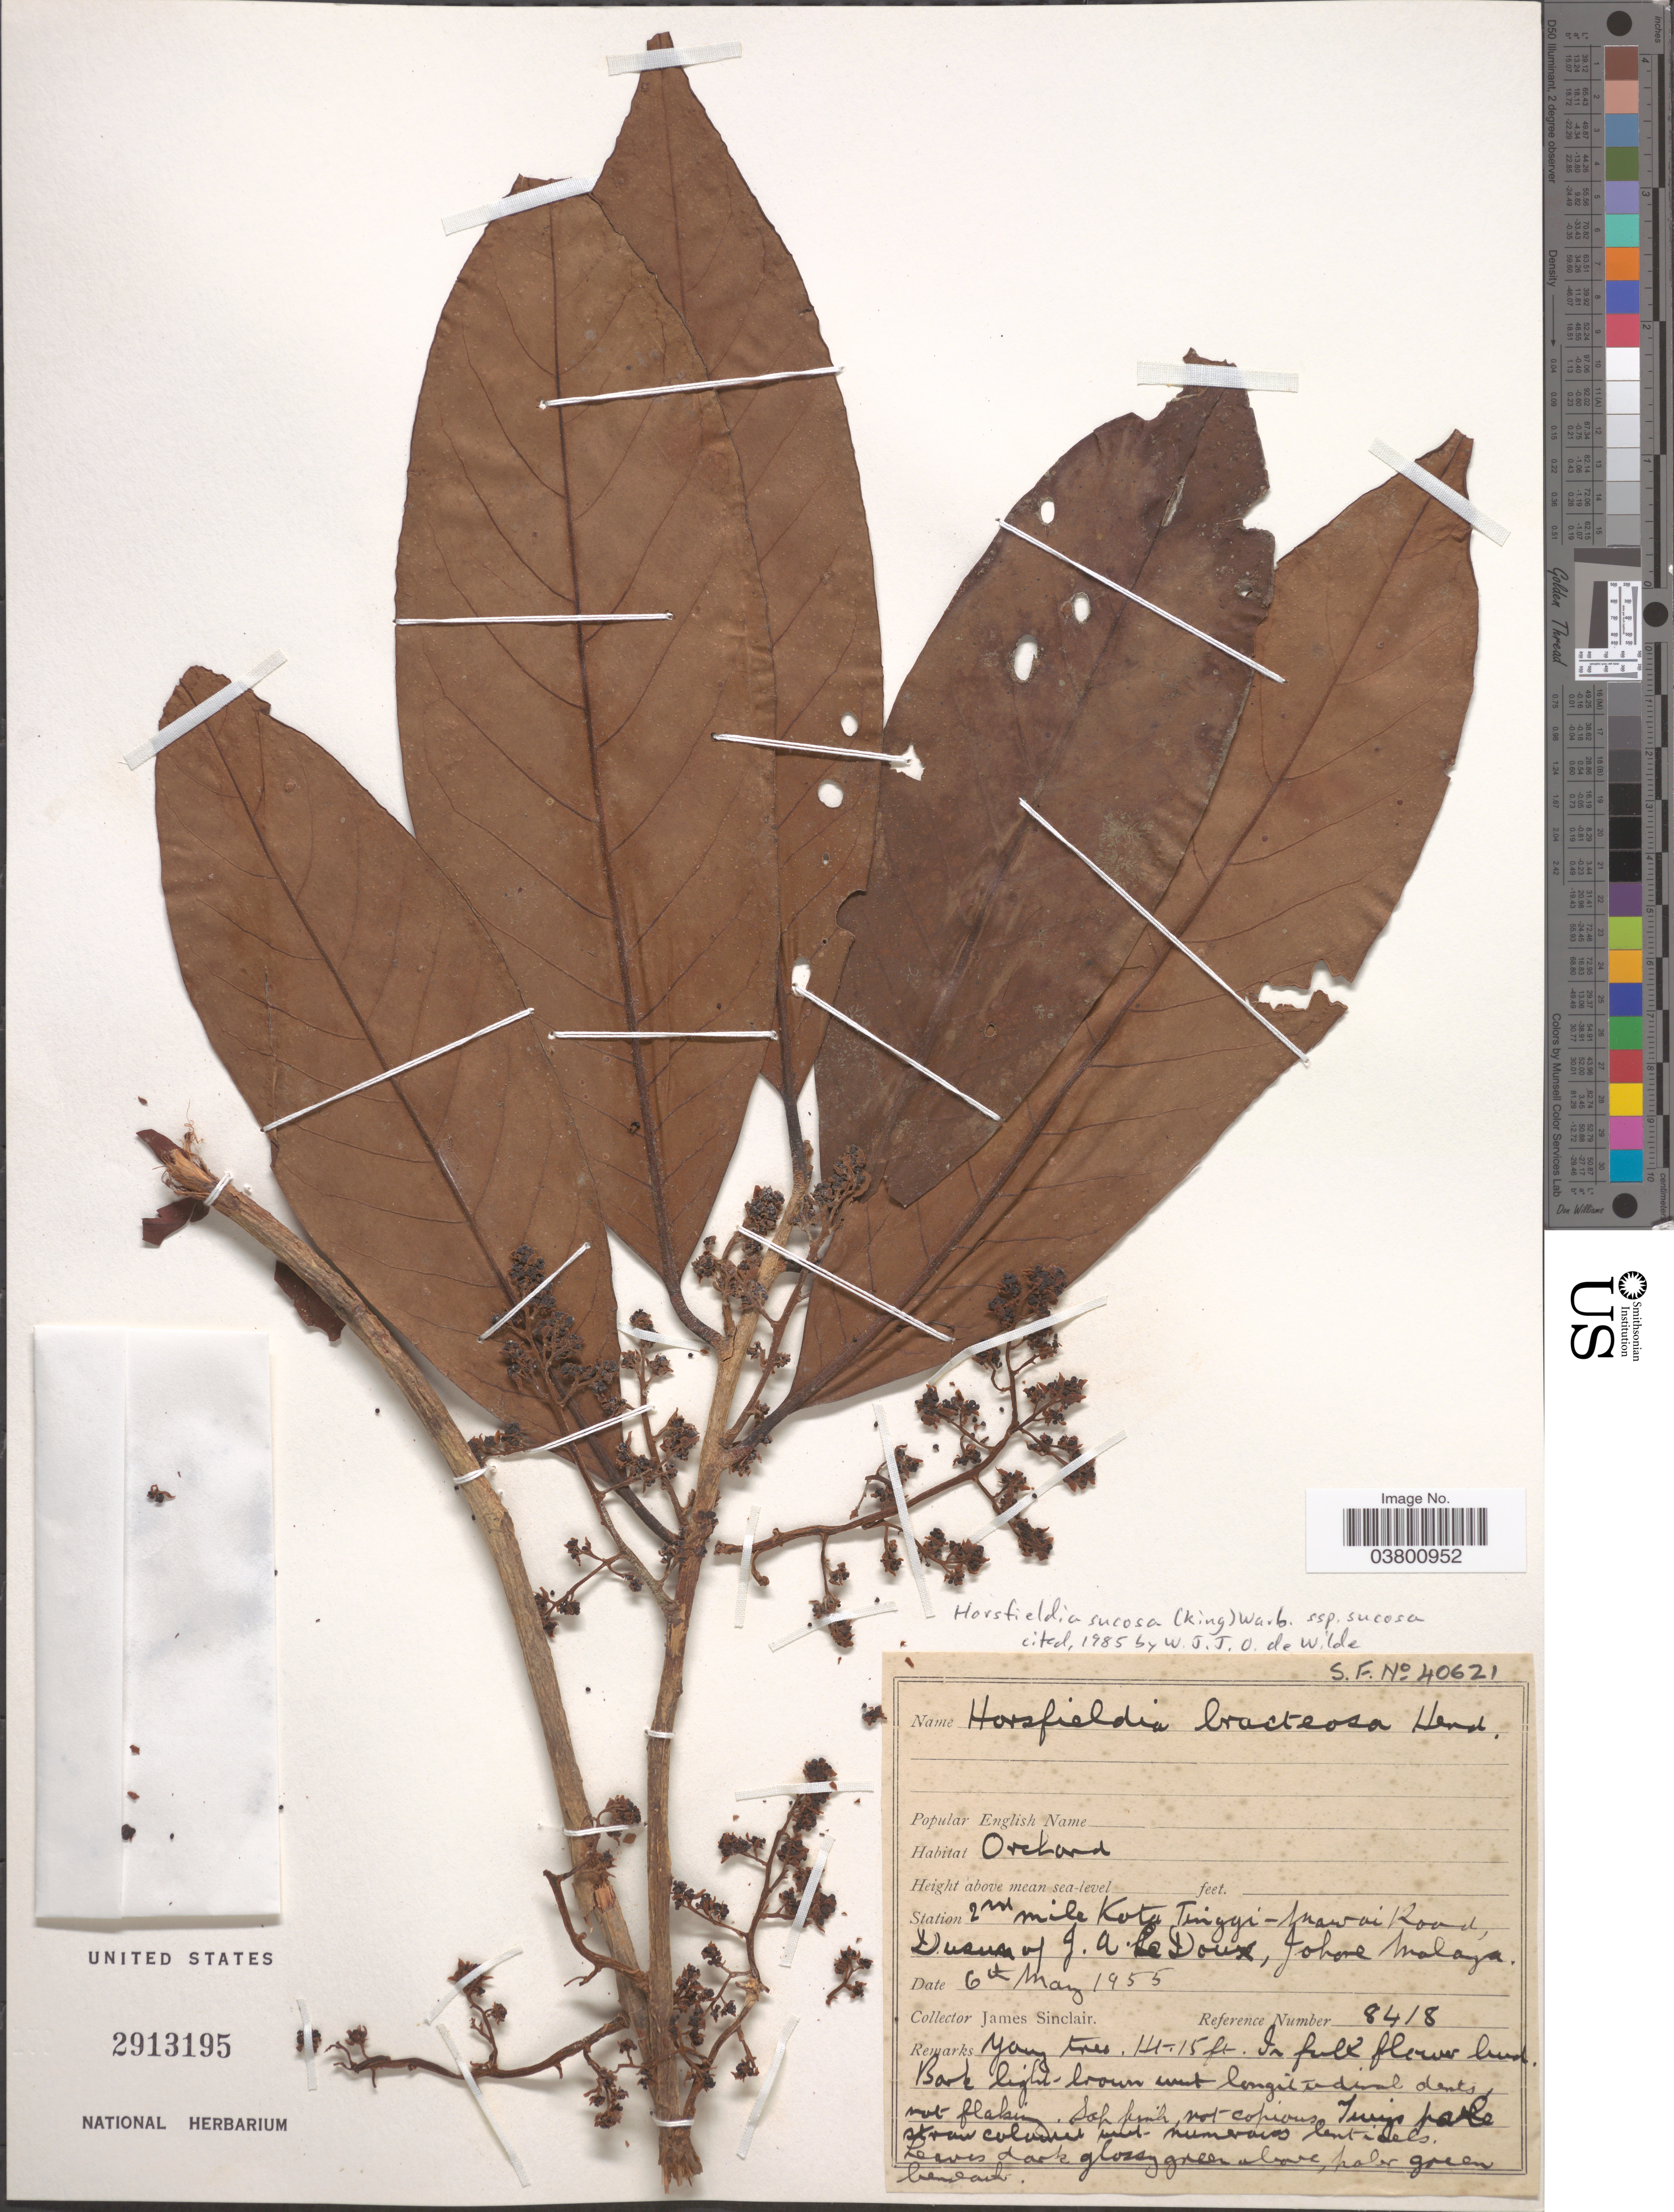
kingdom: Plantae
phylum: Tracheophyta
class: Magnoliopsida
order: Magnoliales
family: Myristicaceae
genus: Horsfieldia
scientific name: Horsfieldia sucosa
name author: Warb.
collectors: J. Sinclair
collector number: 8418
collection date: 1955-05-06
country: Malaysia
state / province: Johor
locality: Station 2nd mile Kota Tinggi-Mawai Road, Dusura [interpreted] of J.A. Le Doux, Johore Malaya.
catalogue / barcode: US 2913195